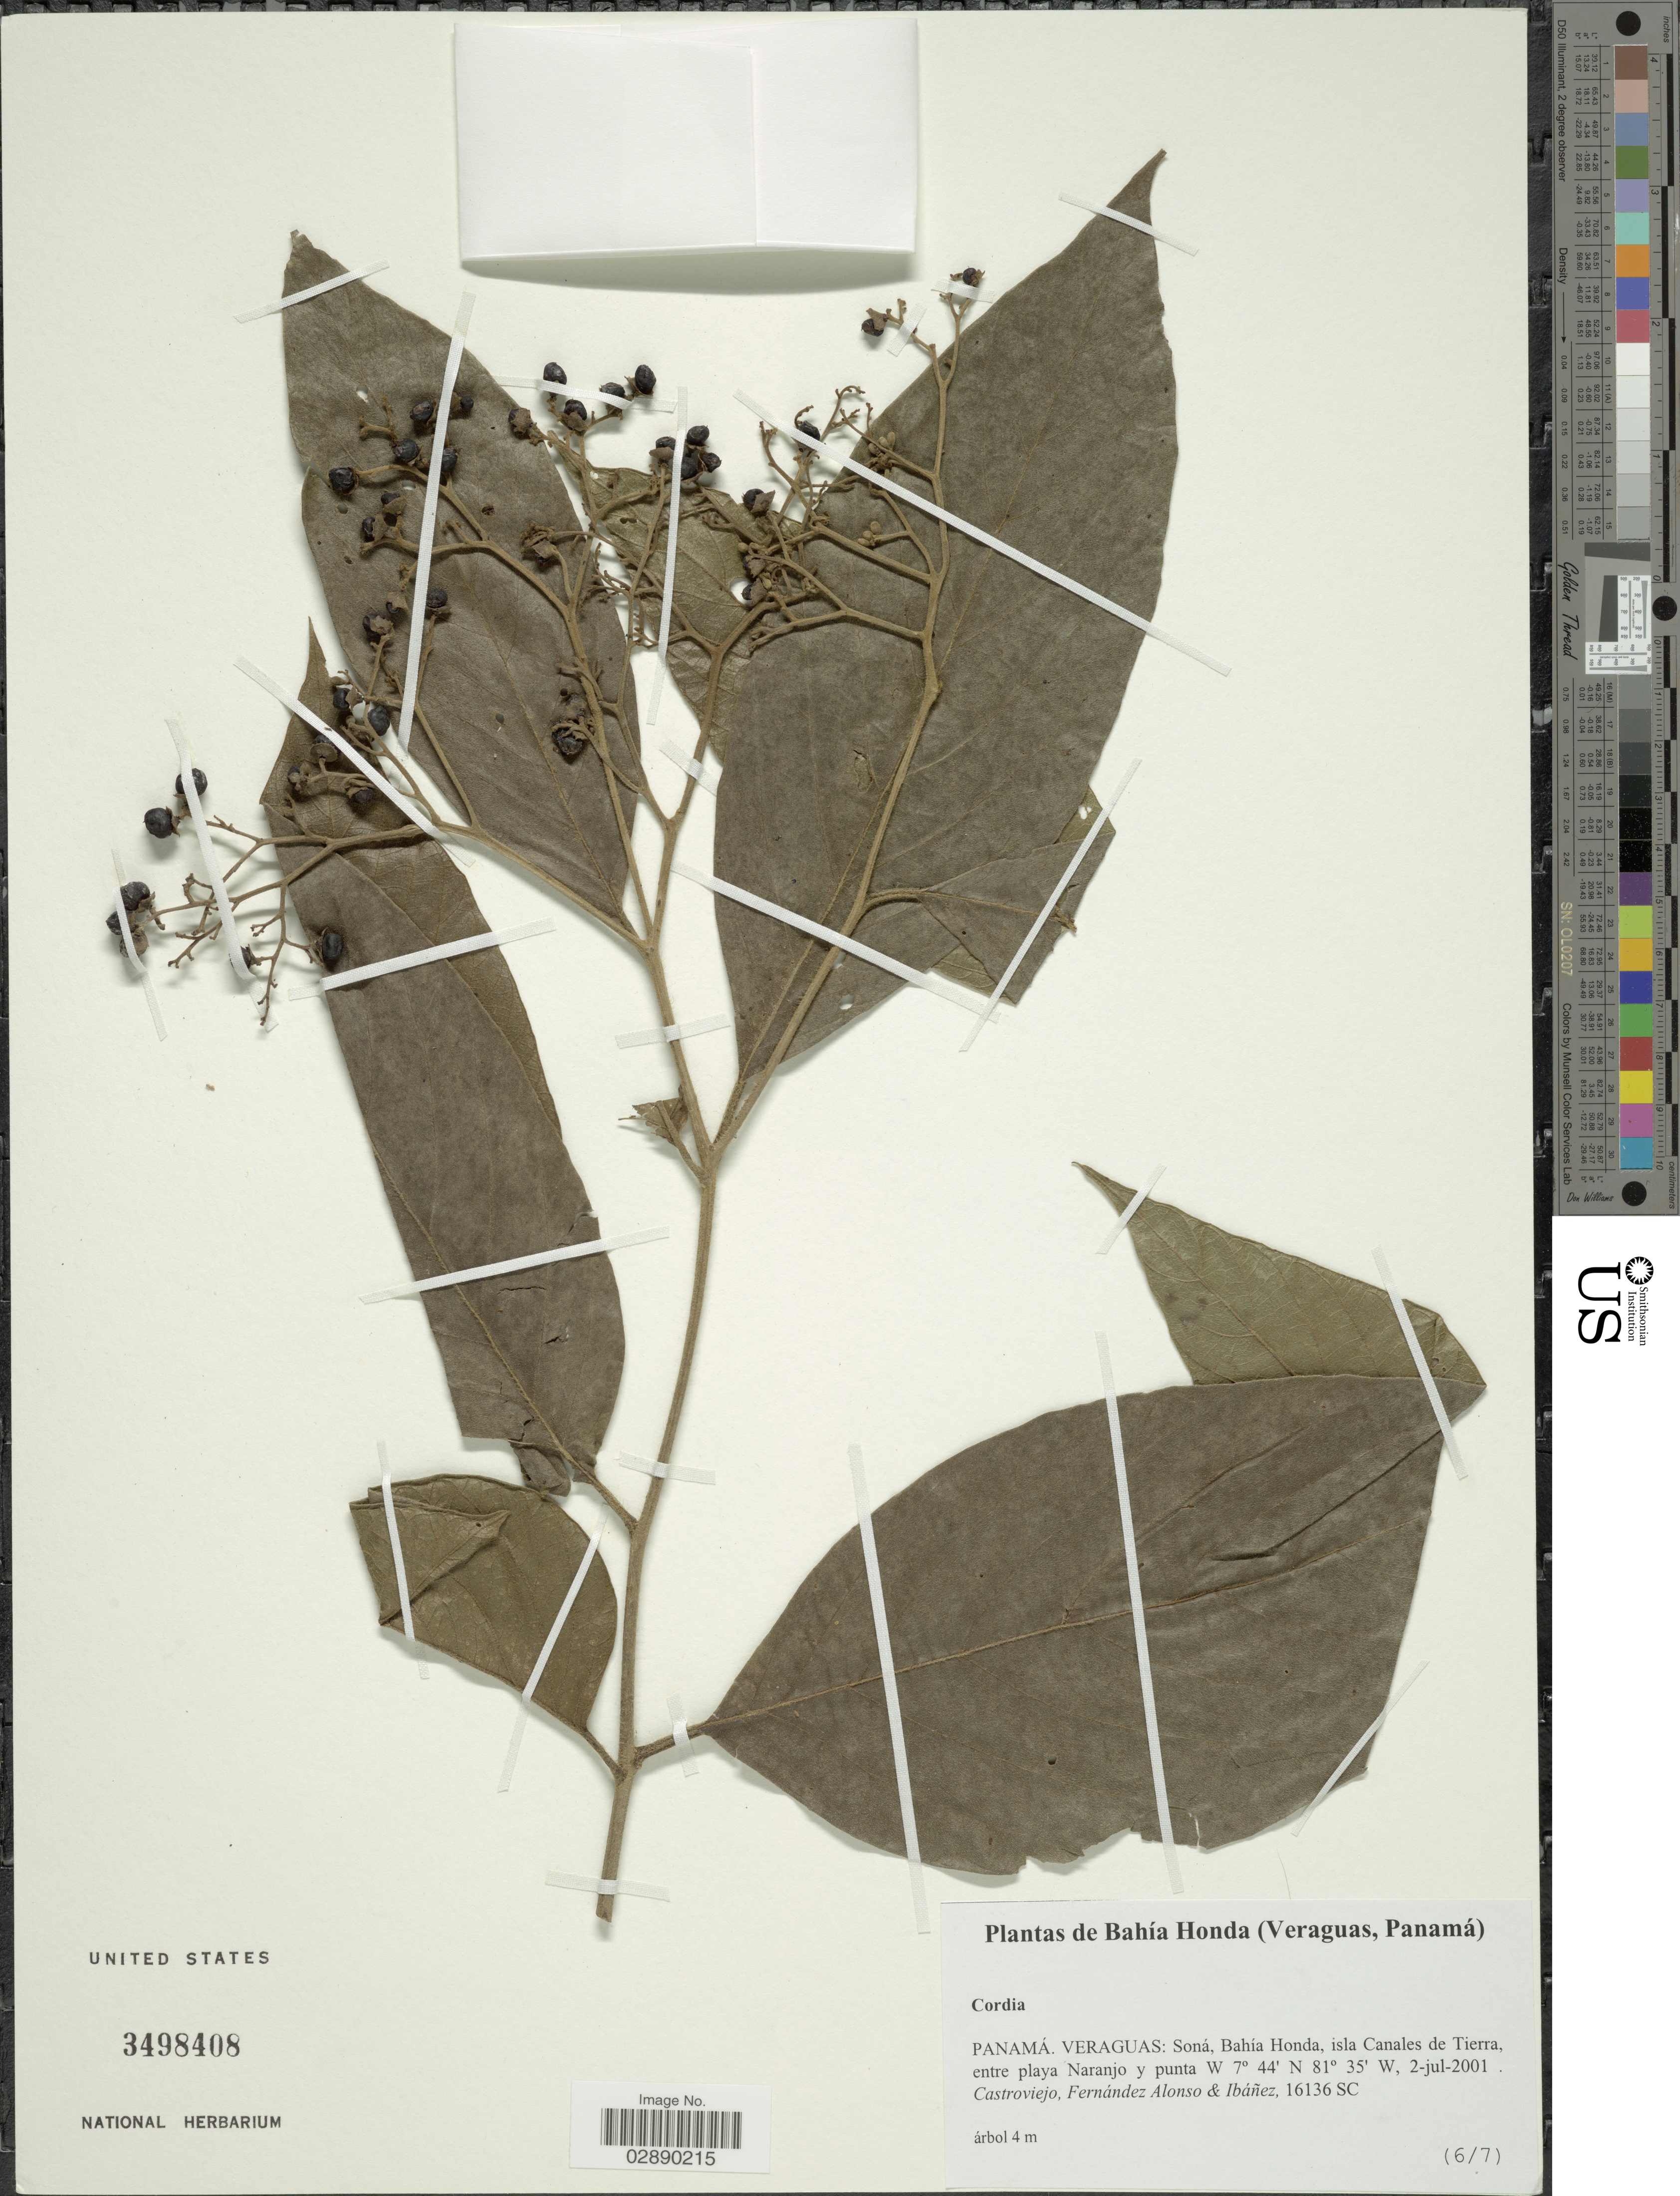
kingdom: Plantae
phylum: Tracheophyta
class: Magnoliopsida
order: Boraginales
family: Cordiaceae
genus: Cordia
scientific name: Cordia sp.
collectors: Castroviejo, --, F. Alonso & Ibáñez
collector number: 16136 SC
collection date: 2001-07-02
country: Panama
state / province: Veraguas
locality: Soná, Bahía Honda, isla Canales de Tierra, entre playa Naranjo.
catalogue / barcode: US 3498408